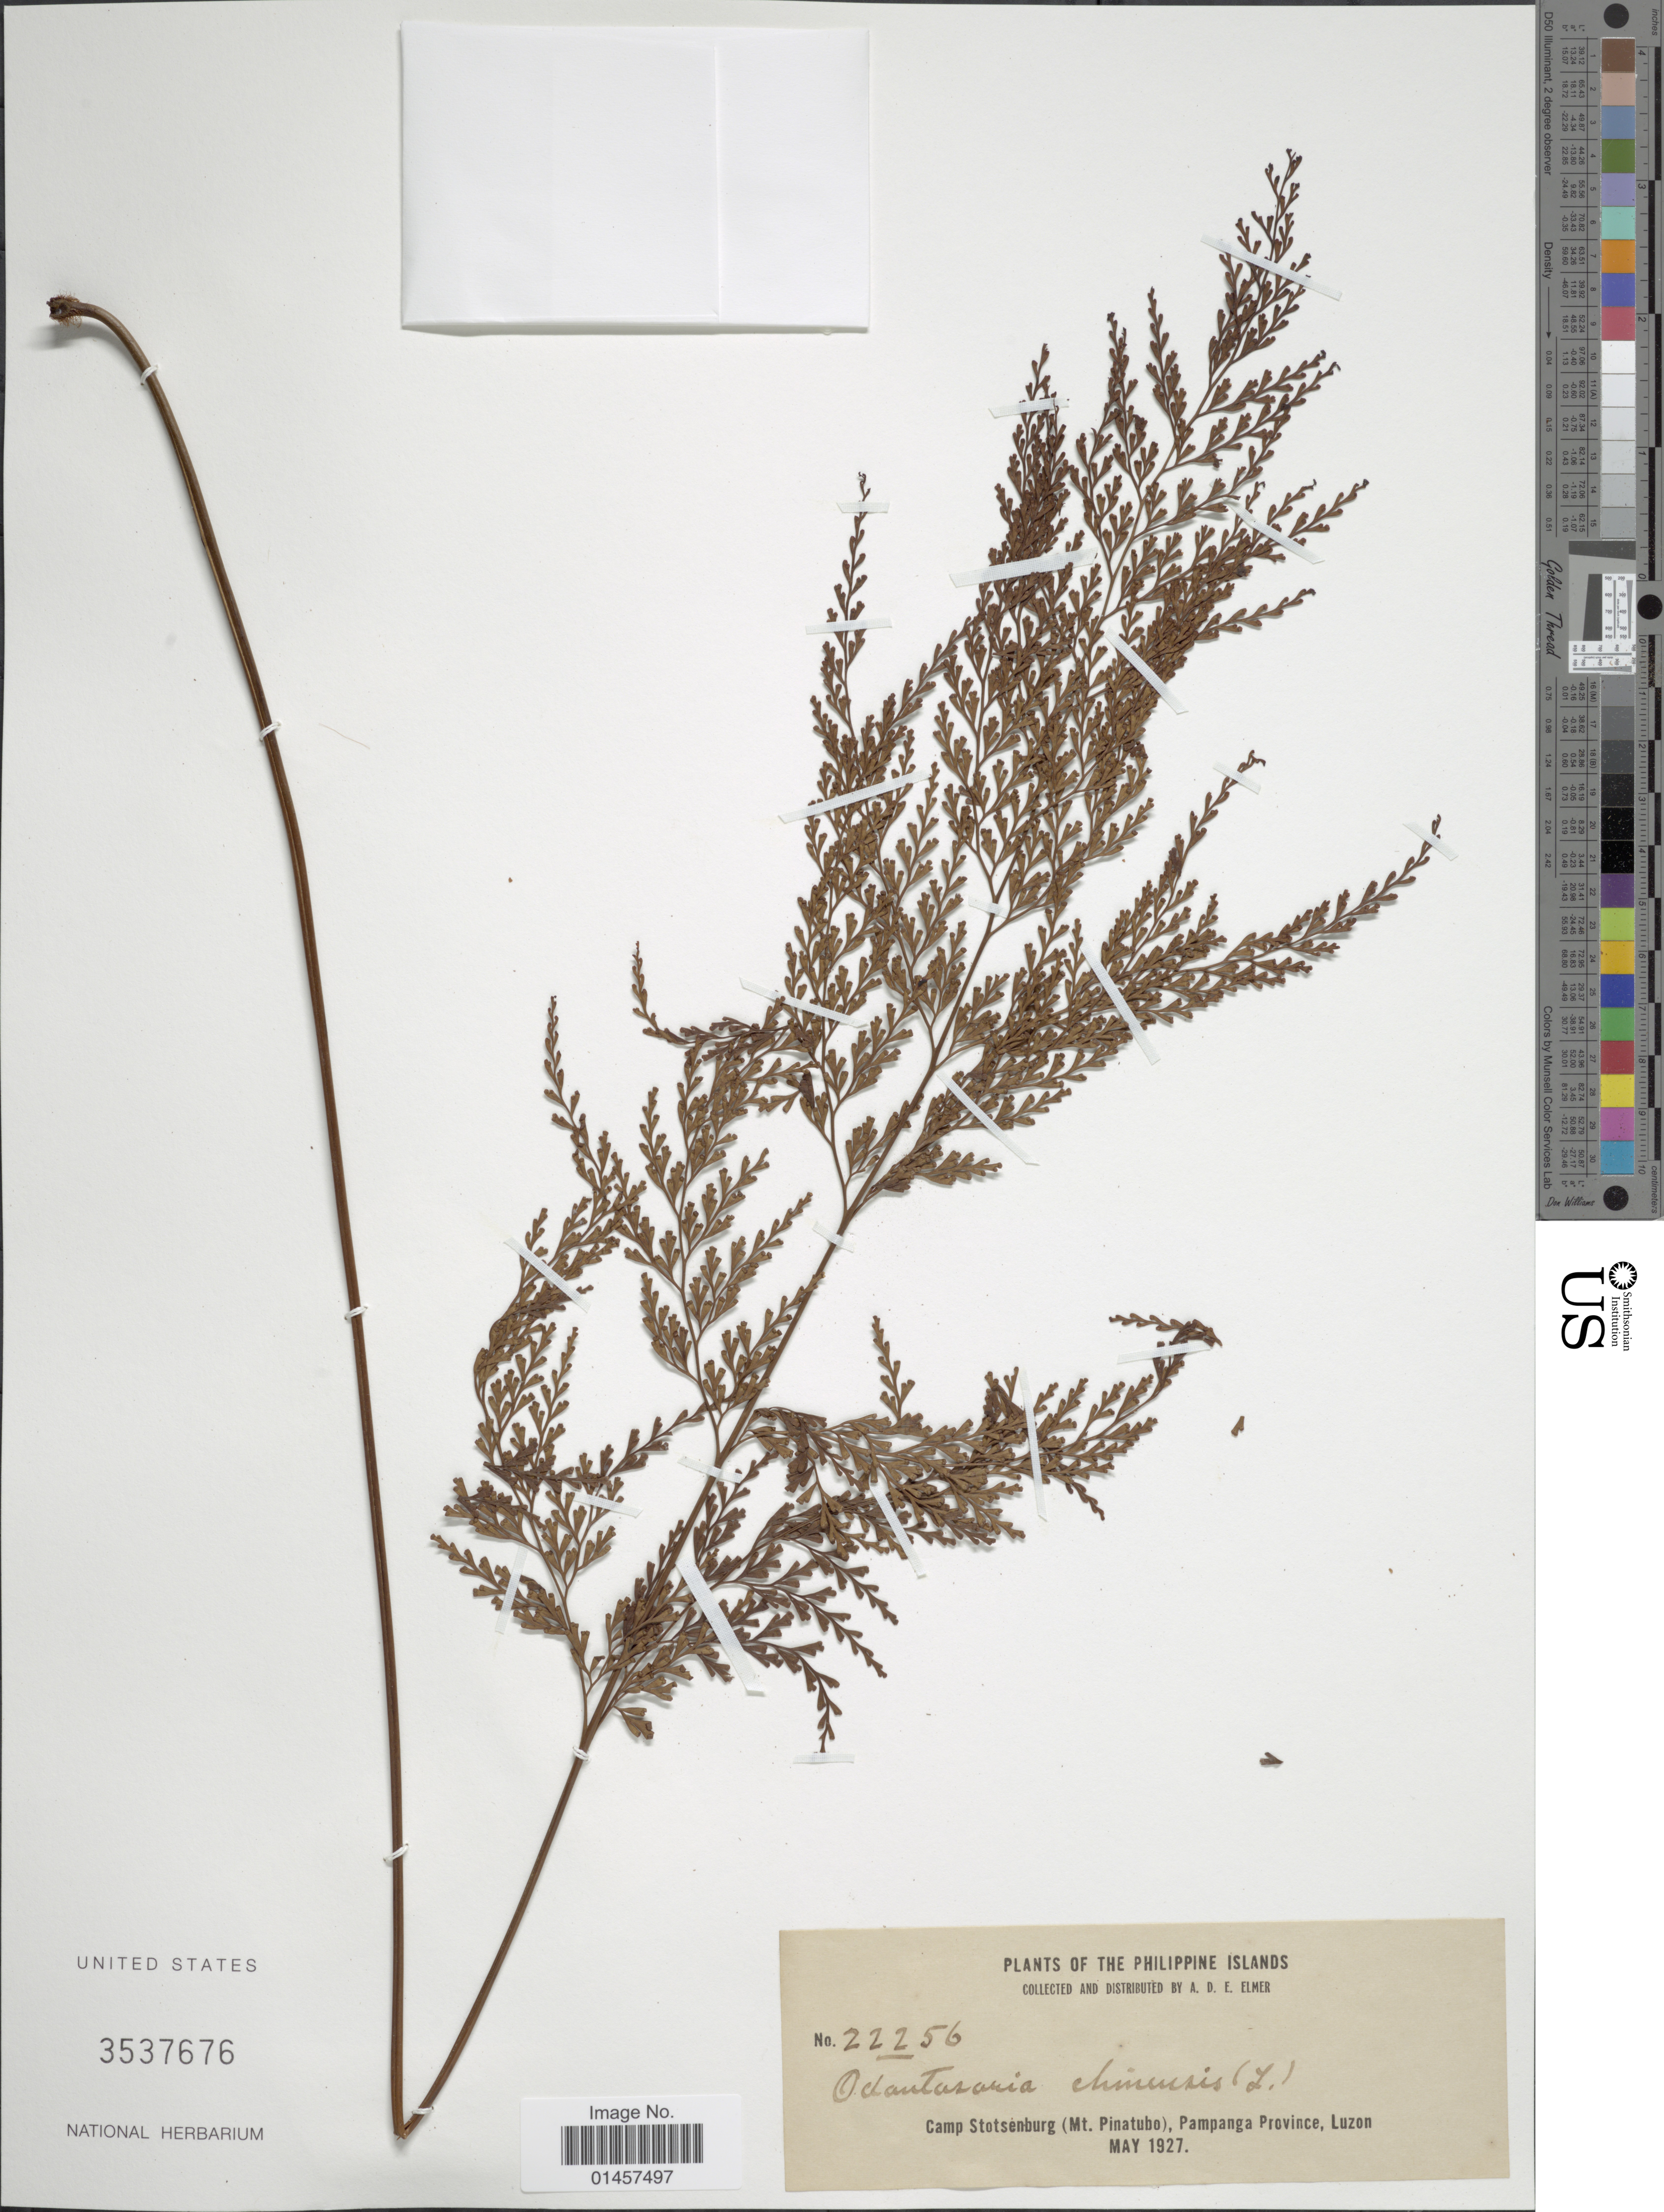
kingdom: Plantae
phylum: Tracheophyta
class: Polypodiopsida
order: Polypodiales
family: Lindsaeaceae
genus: Sphenomeris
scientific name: Sphenomeris chinensis var. chinensis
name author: (L.) Maxon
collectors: A. D. E. Elmer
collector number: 22256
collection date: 1927-05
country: Philippines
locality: Camp Stotsenburg(Mt. Pinatubo), Pampanga province, Luzon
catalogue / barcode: US 3537676